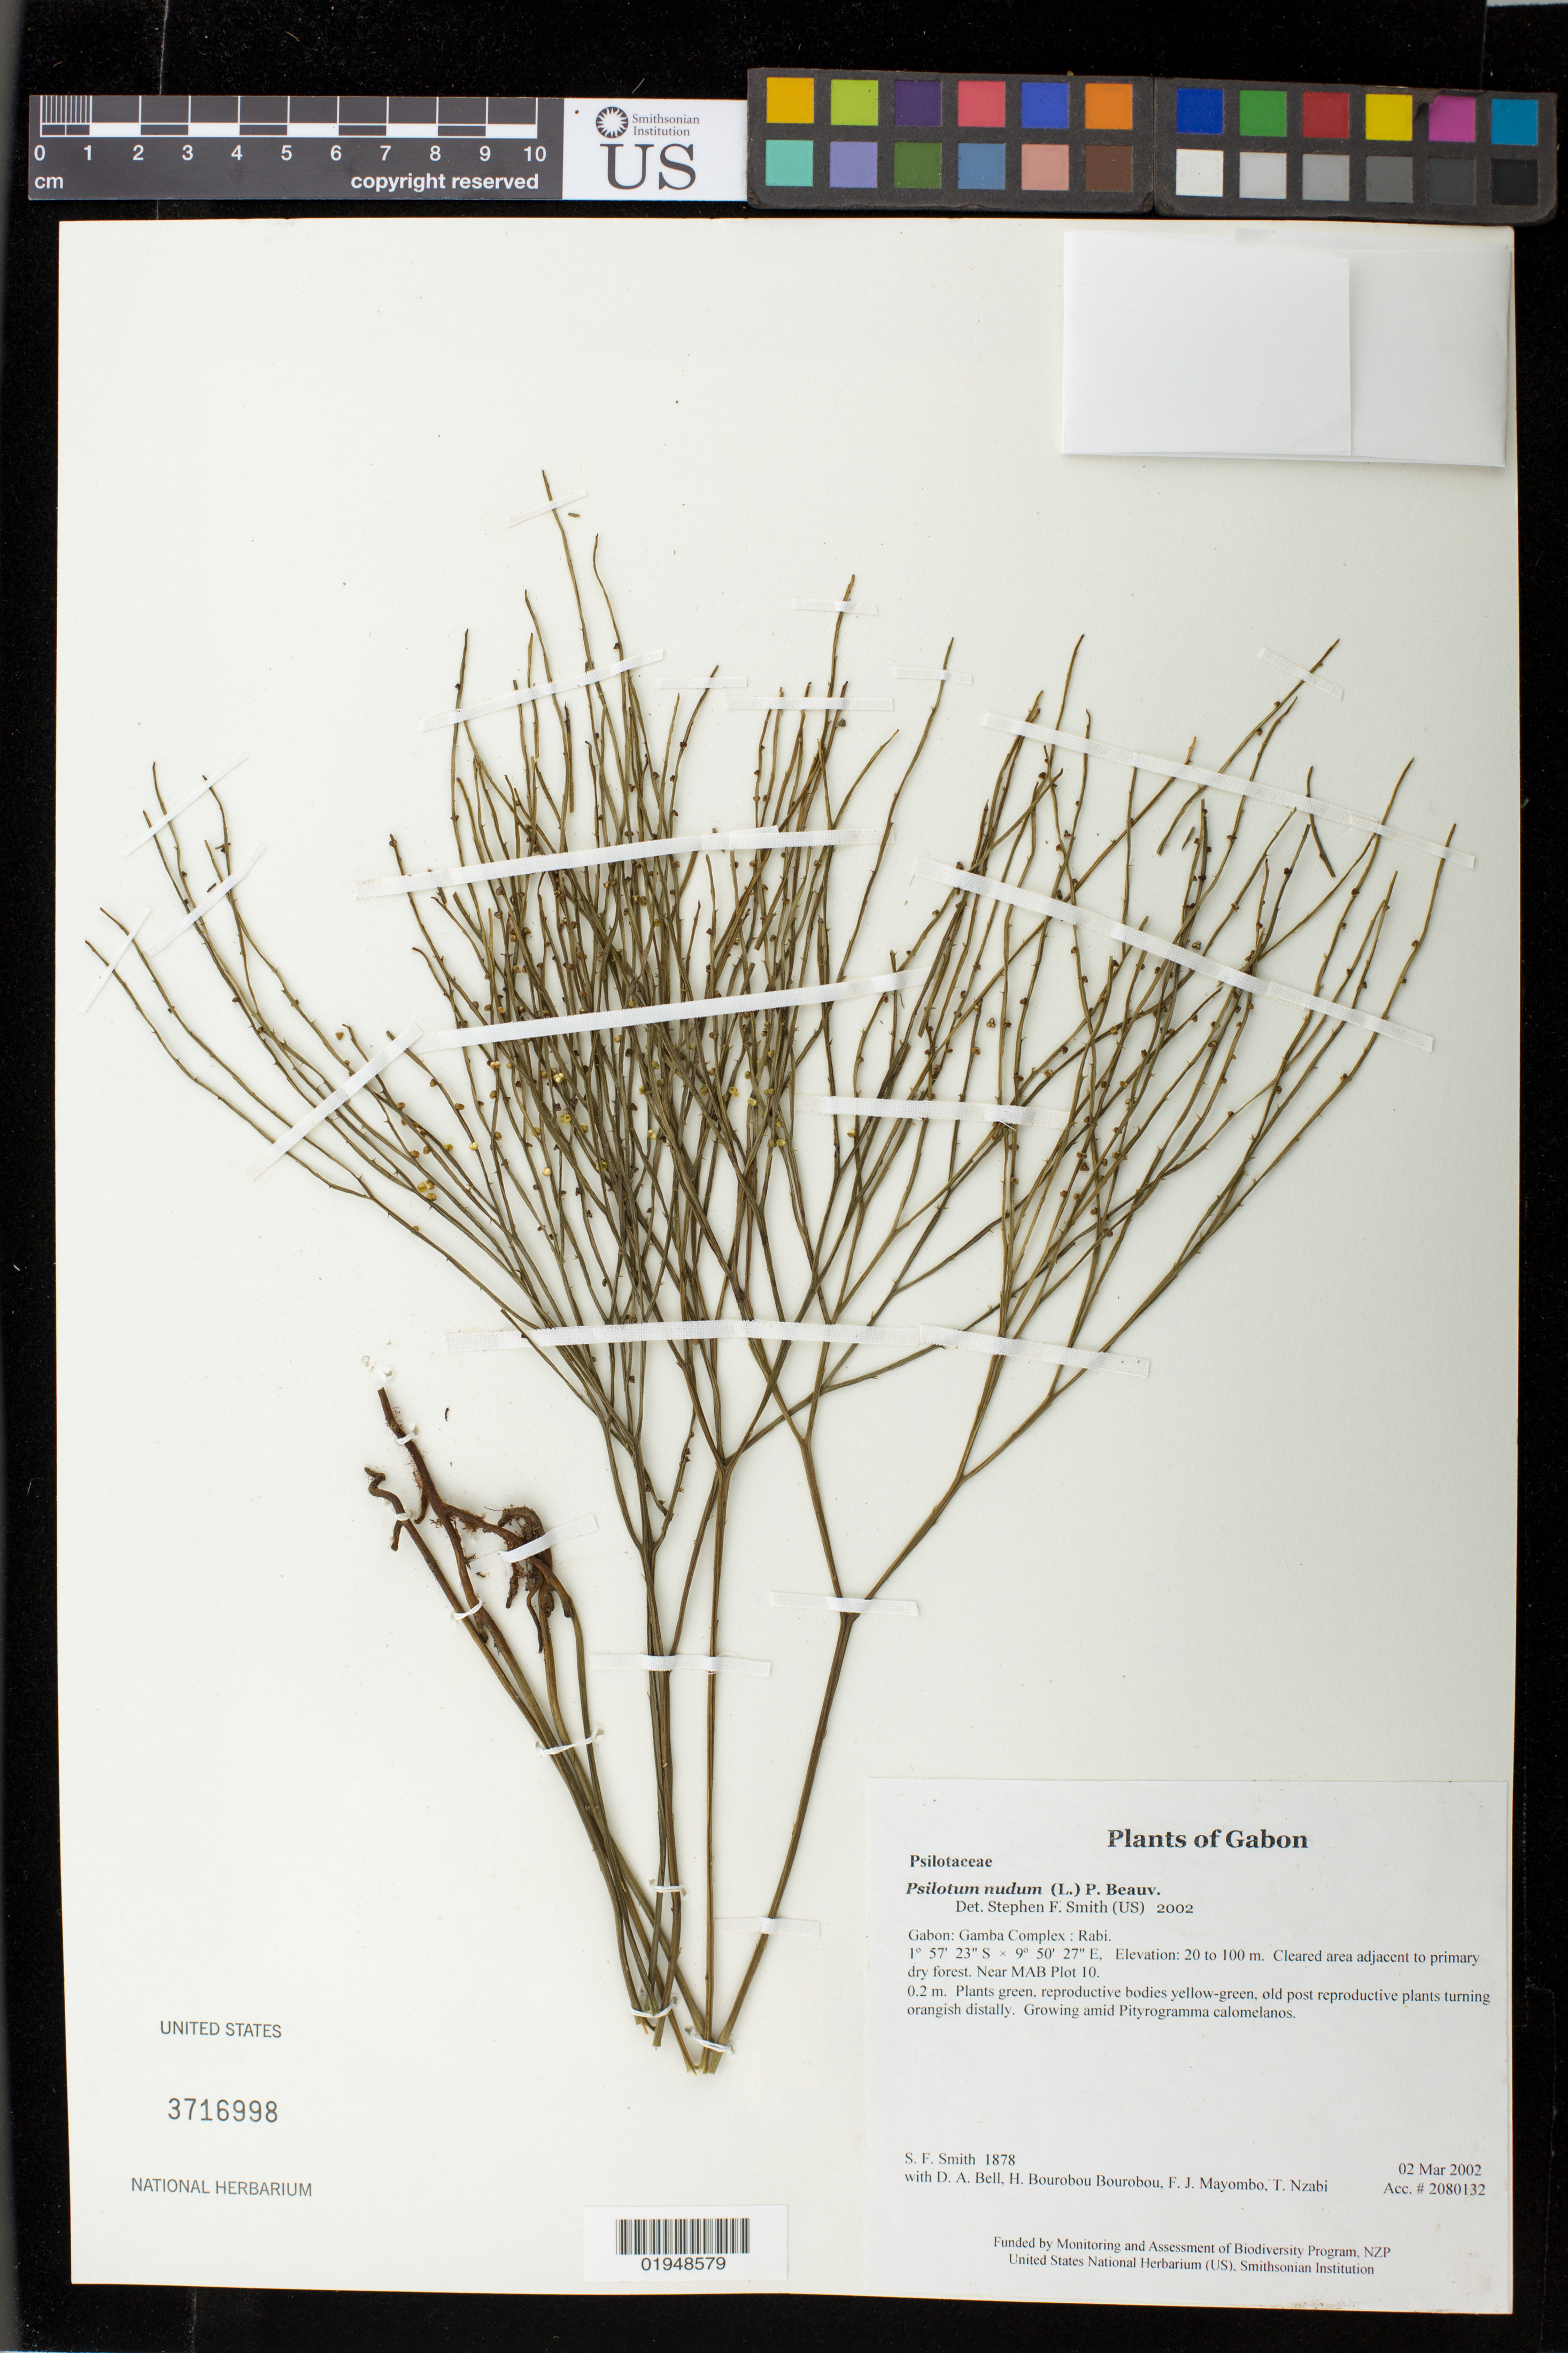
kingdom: Plantae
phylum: Tracheophyta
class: Polypodiopsida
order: Psilotales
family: Psilotaceae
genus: Psilotum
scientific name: Psilotum nudum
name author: (L.) P. Beauv.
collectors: S.F. Smith, D. A. Bell, H. Bourobou Bourobou & F. J. Mayombo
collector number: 1878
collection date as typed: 02 Mar 2002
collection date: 2002-03-02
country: Gabon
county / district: Gamba Complex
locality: Rabi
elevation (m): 20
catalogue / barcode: US 3716998